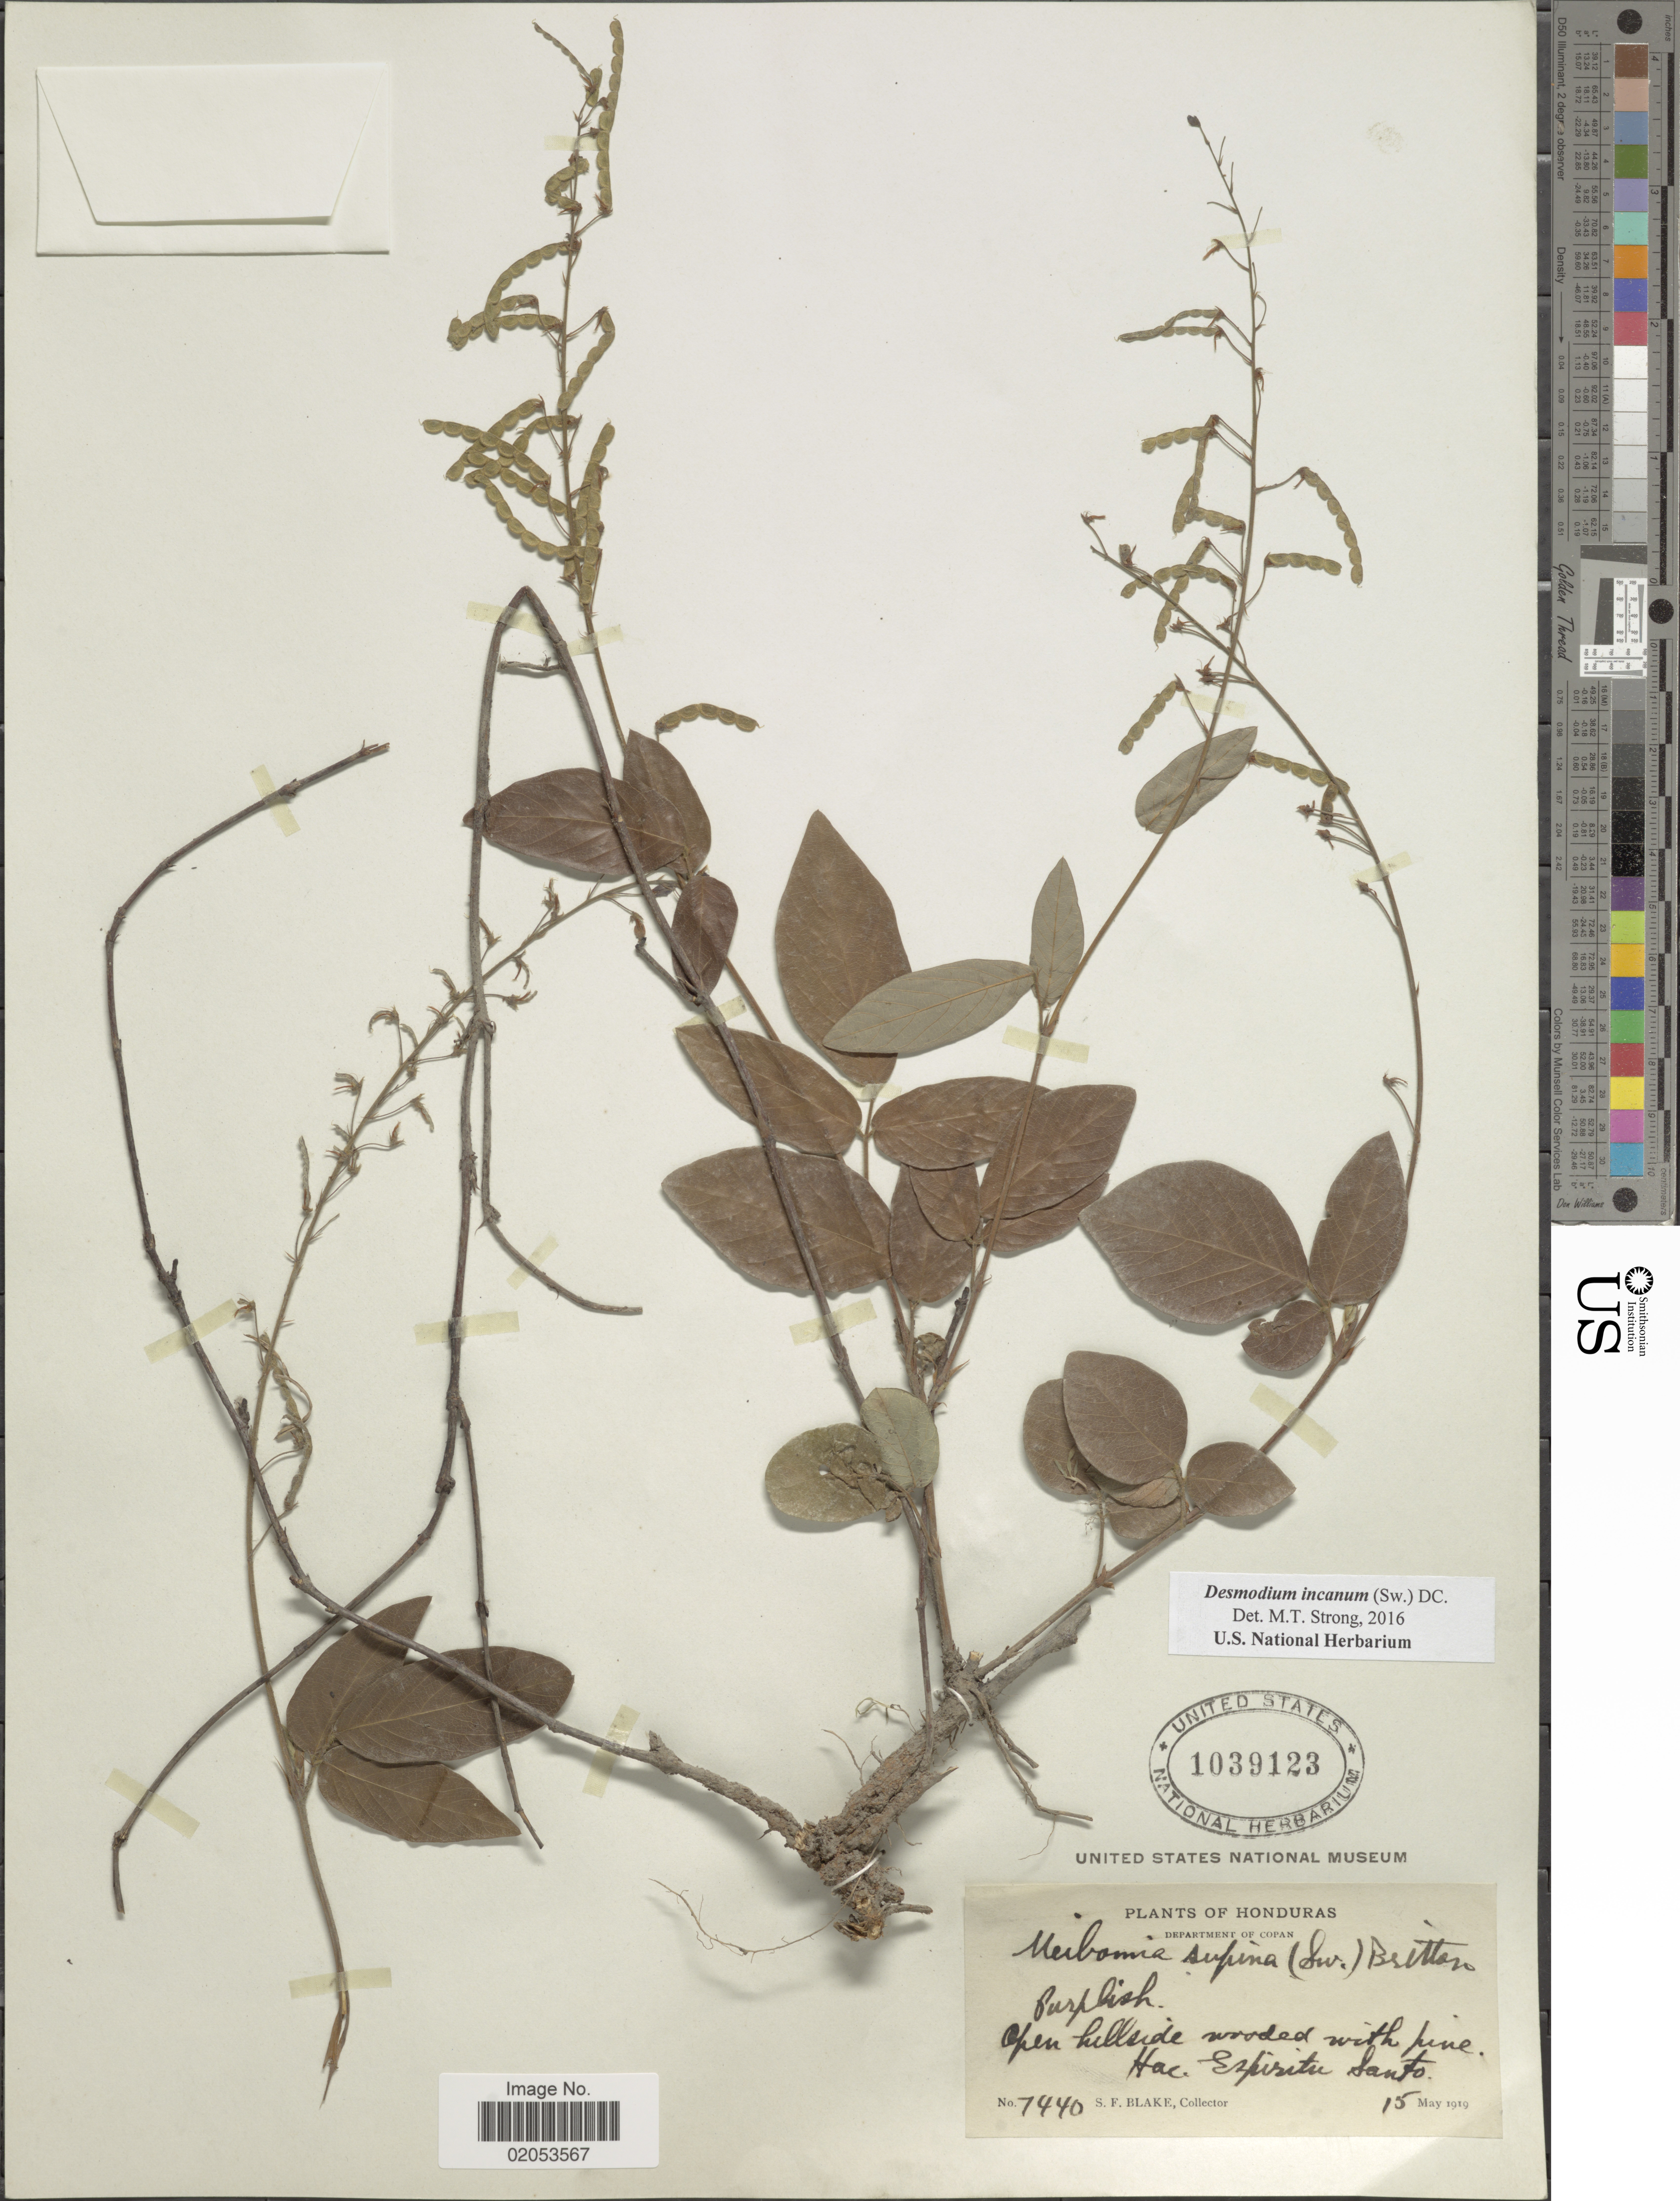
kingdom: Plantae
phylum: Tracheophyta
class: Magnoliopsida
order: Fabales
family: Fabaceae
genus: Desmodium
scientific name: Desmodium incanum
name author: (Sw.) DC.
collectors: S. Blake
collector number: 7440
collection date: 1919-05-15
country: Honduras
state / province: Copán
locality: Department of Copan, Open hillside wooded with pine. Hac Espiritu Santo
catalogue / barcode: US 1039123